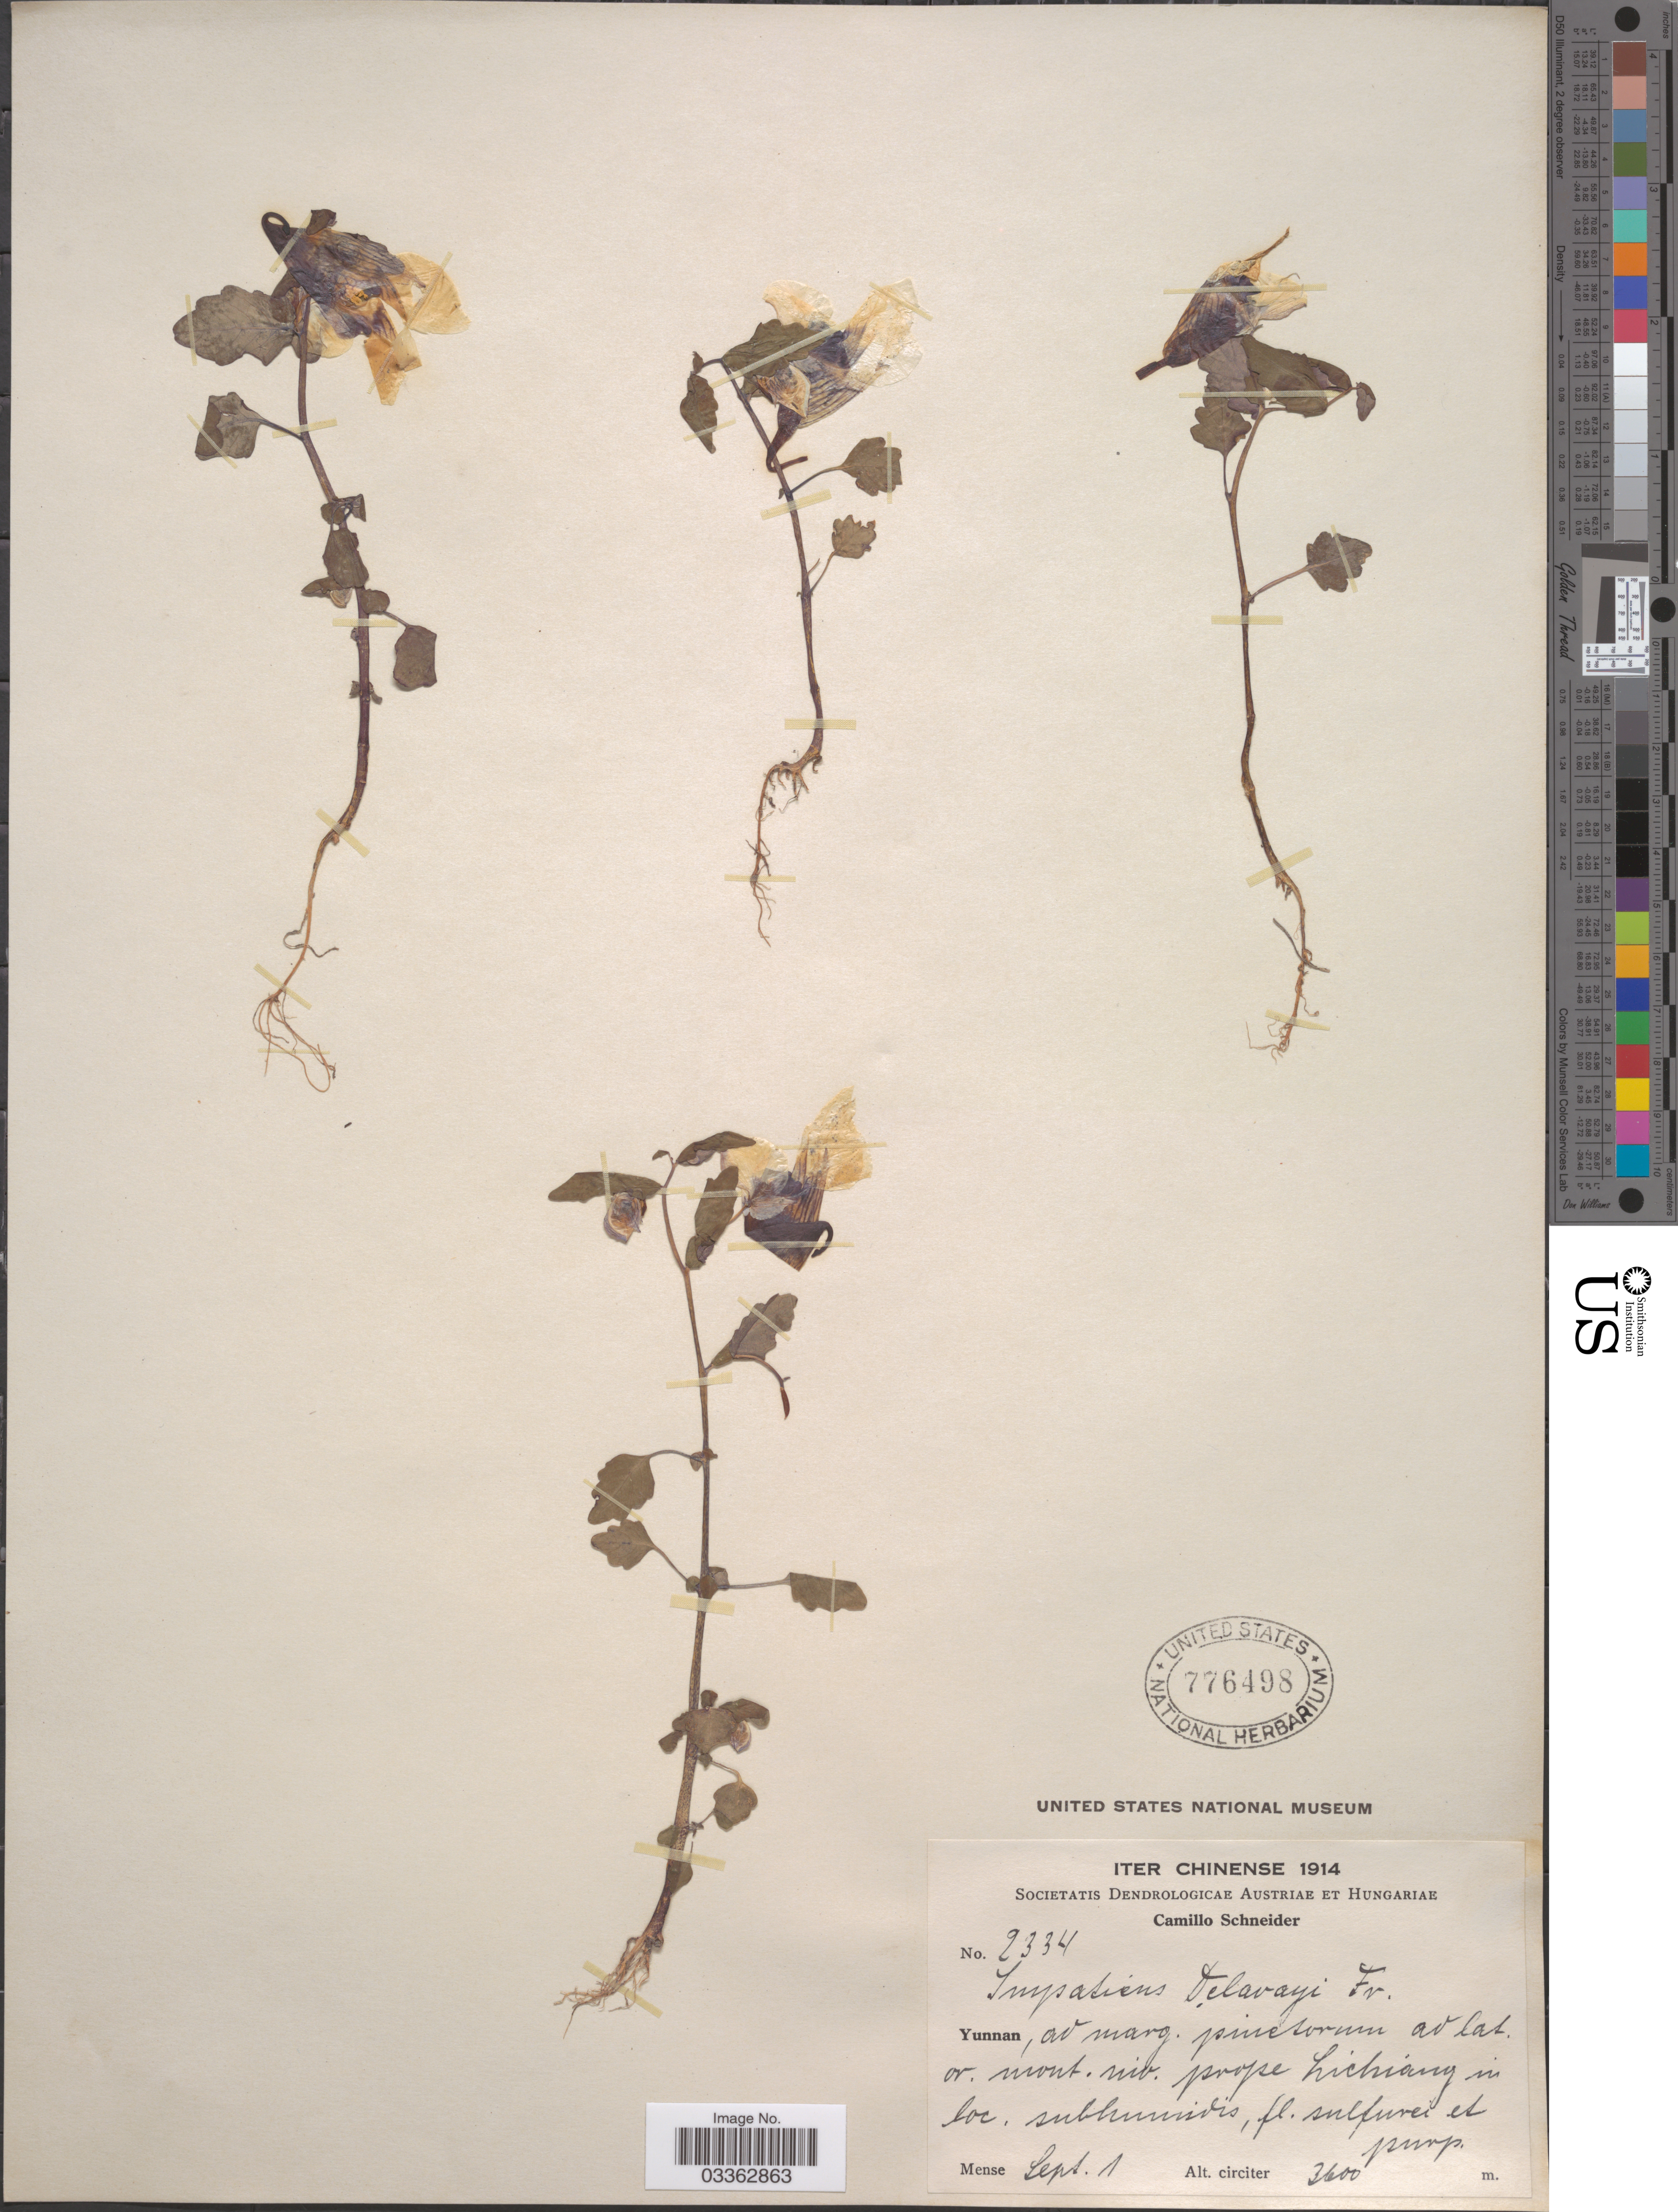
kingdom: Plantae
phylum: Tracheophyta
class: Magnoliopsida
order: Ericales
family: Balsaminaceae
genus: Impatiens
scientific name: Impatiens delavayi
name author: Franch.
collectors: C. K. Schneider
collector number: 2334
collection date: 1914-09-01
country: China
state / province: Yunnan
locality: Yunnan, ad marg. pinesorum [interpreted] ad lat. or. mont. niv. prope Lichiang in loc. subhumidis.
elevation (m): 3600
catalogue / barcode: US 776498